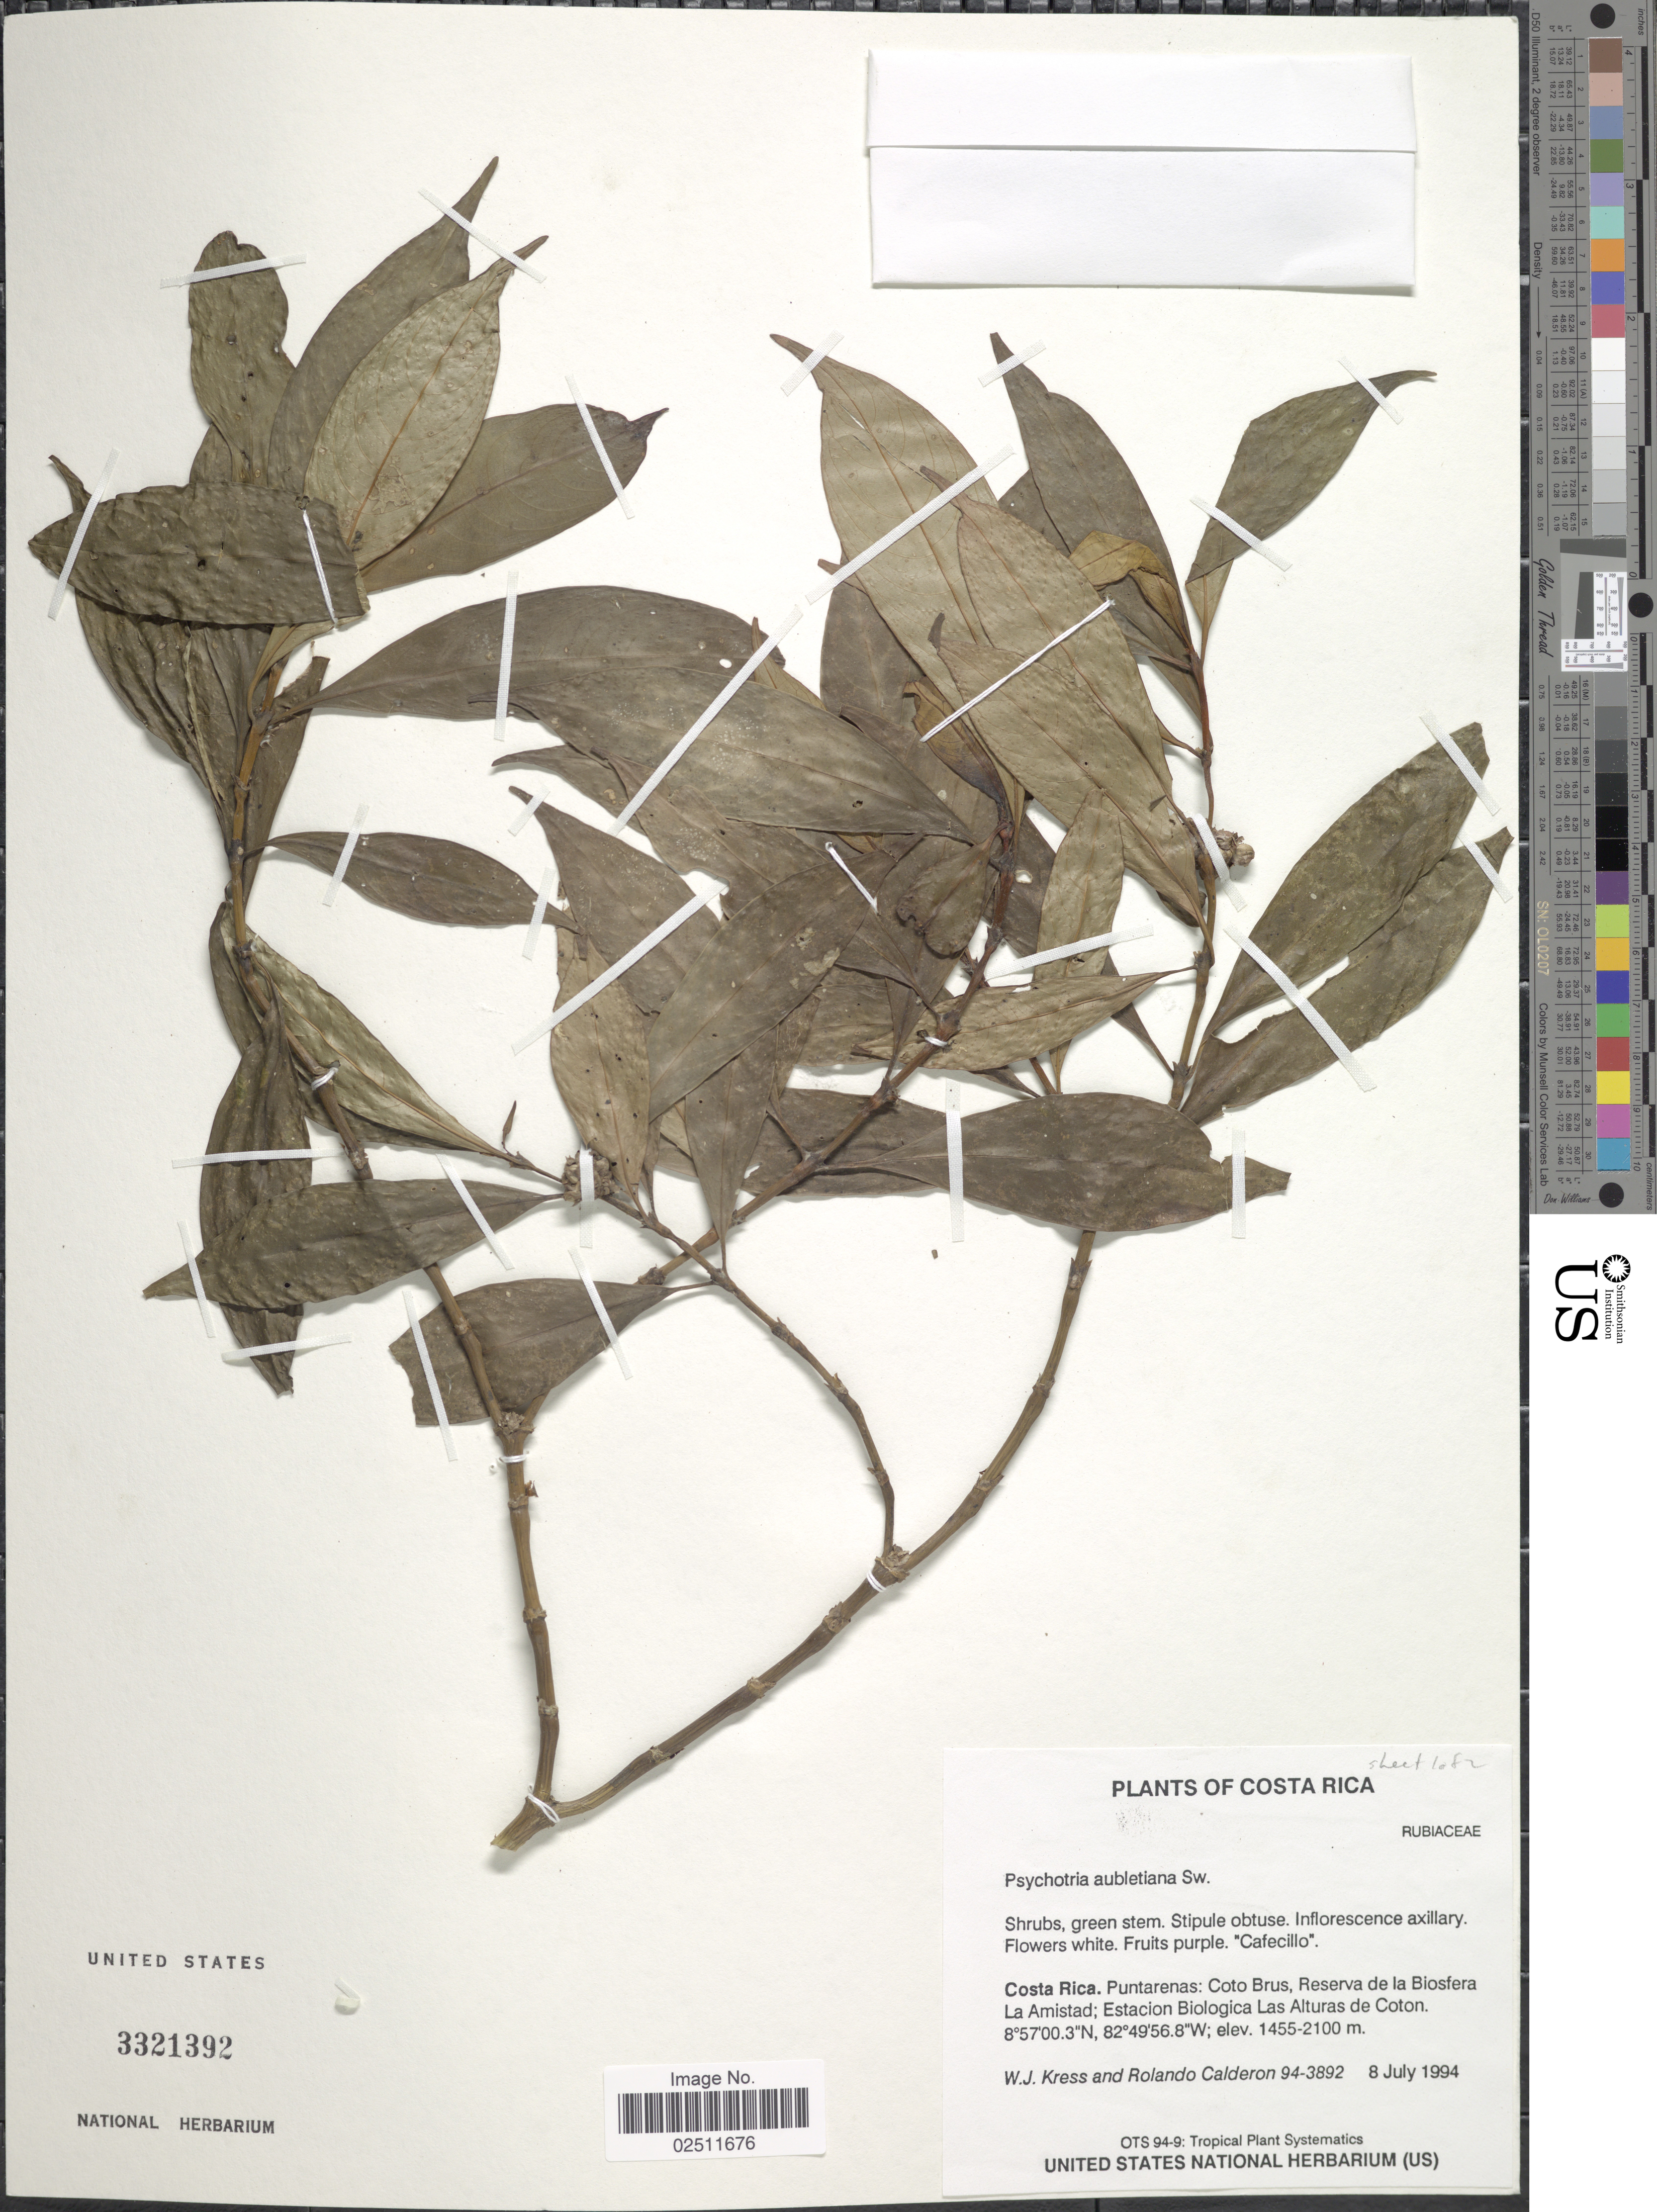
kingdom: Plantae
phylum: Tracheophyta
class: Magnoliopsida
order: Gentianales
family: Rubiaceae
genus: Psychotria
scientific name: Psychotria aubletiana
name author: Steyerm.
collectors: W. J. Kress & R. Calderon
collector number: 94-3892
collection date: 1994-07-08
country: Costa Rica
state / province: Puntarenas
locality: Coto Brus, Reserva de la Biosfera de la Amistad, Estacion Biologica Las Alturas de Coton.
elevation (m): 1455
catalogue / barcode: US 3321392